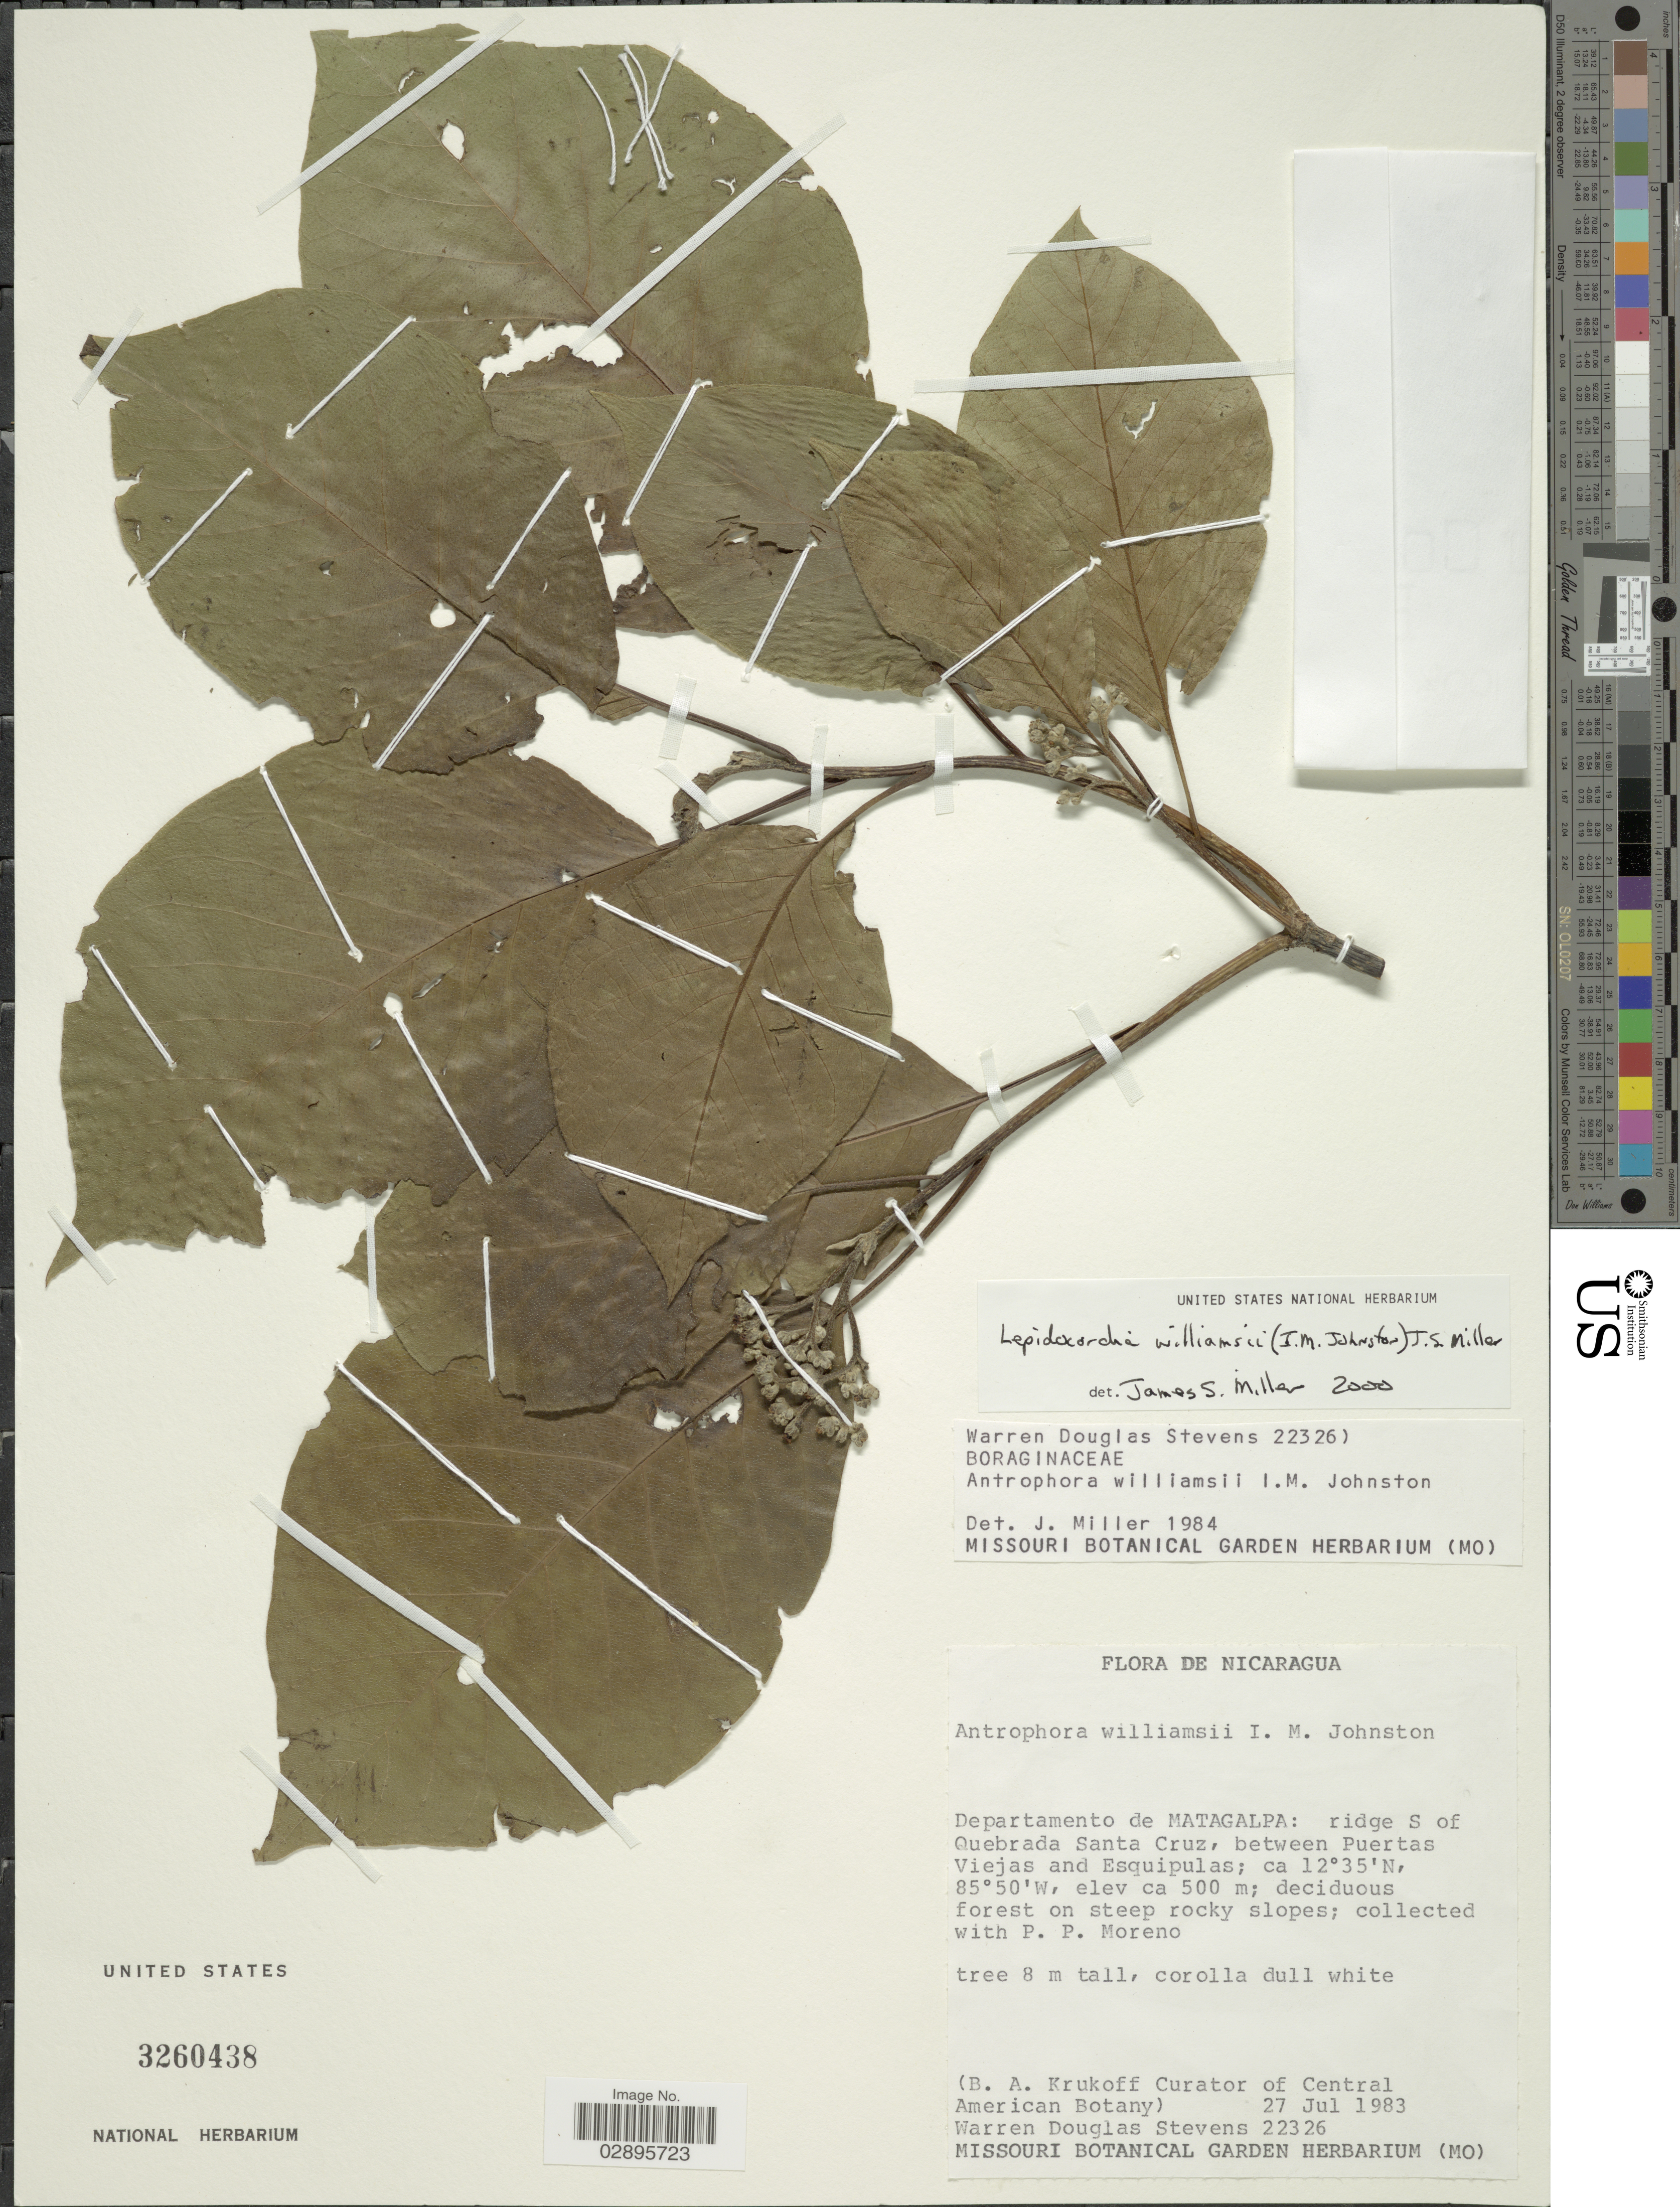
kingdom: Plantae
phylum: Tracheophyta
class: Magnoliopsida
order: Boraginales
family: Ehretiaceae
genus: Lepidocordia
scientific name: Lepidocordia sp.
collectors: W. D. Stevens & P. Moreno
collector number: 22326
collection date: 1983-07-27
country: Nicaragua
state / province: Matagalpa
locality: Departamento de Matagalpa: ridge S of Quebrada Santa Cruz, between Puertas Viejas and Esquipulas.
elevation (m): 500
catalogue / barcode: US 3260438